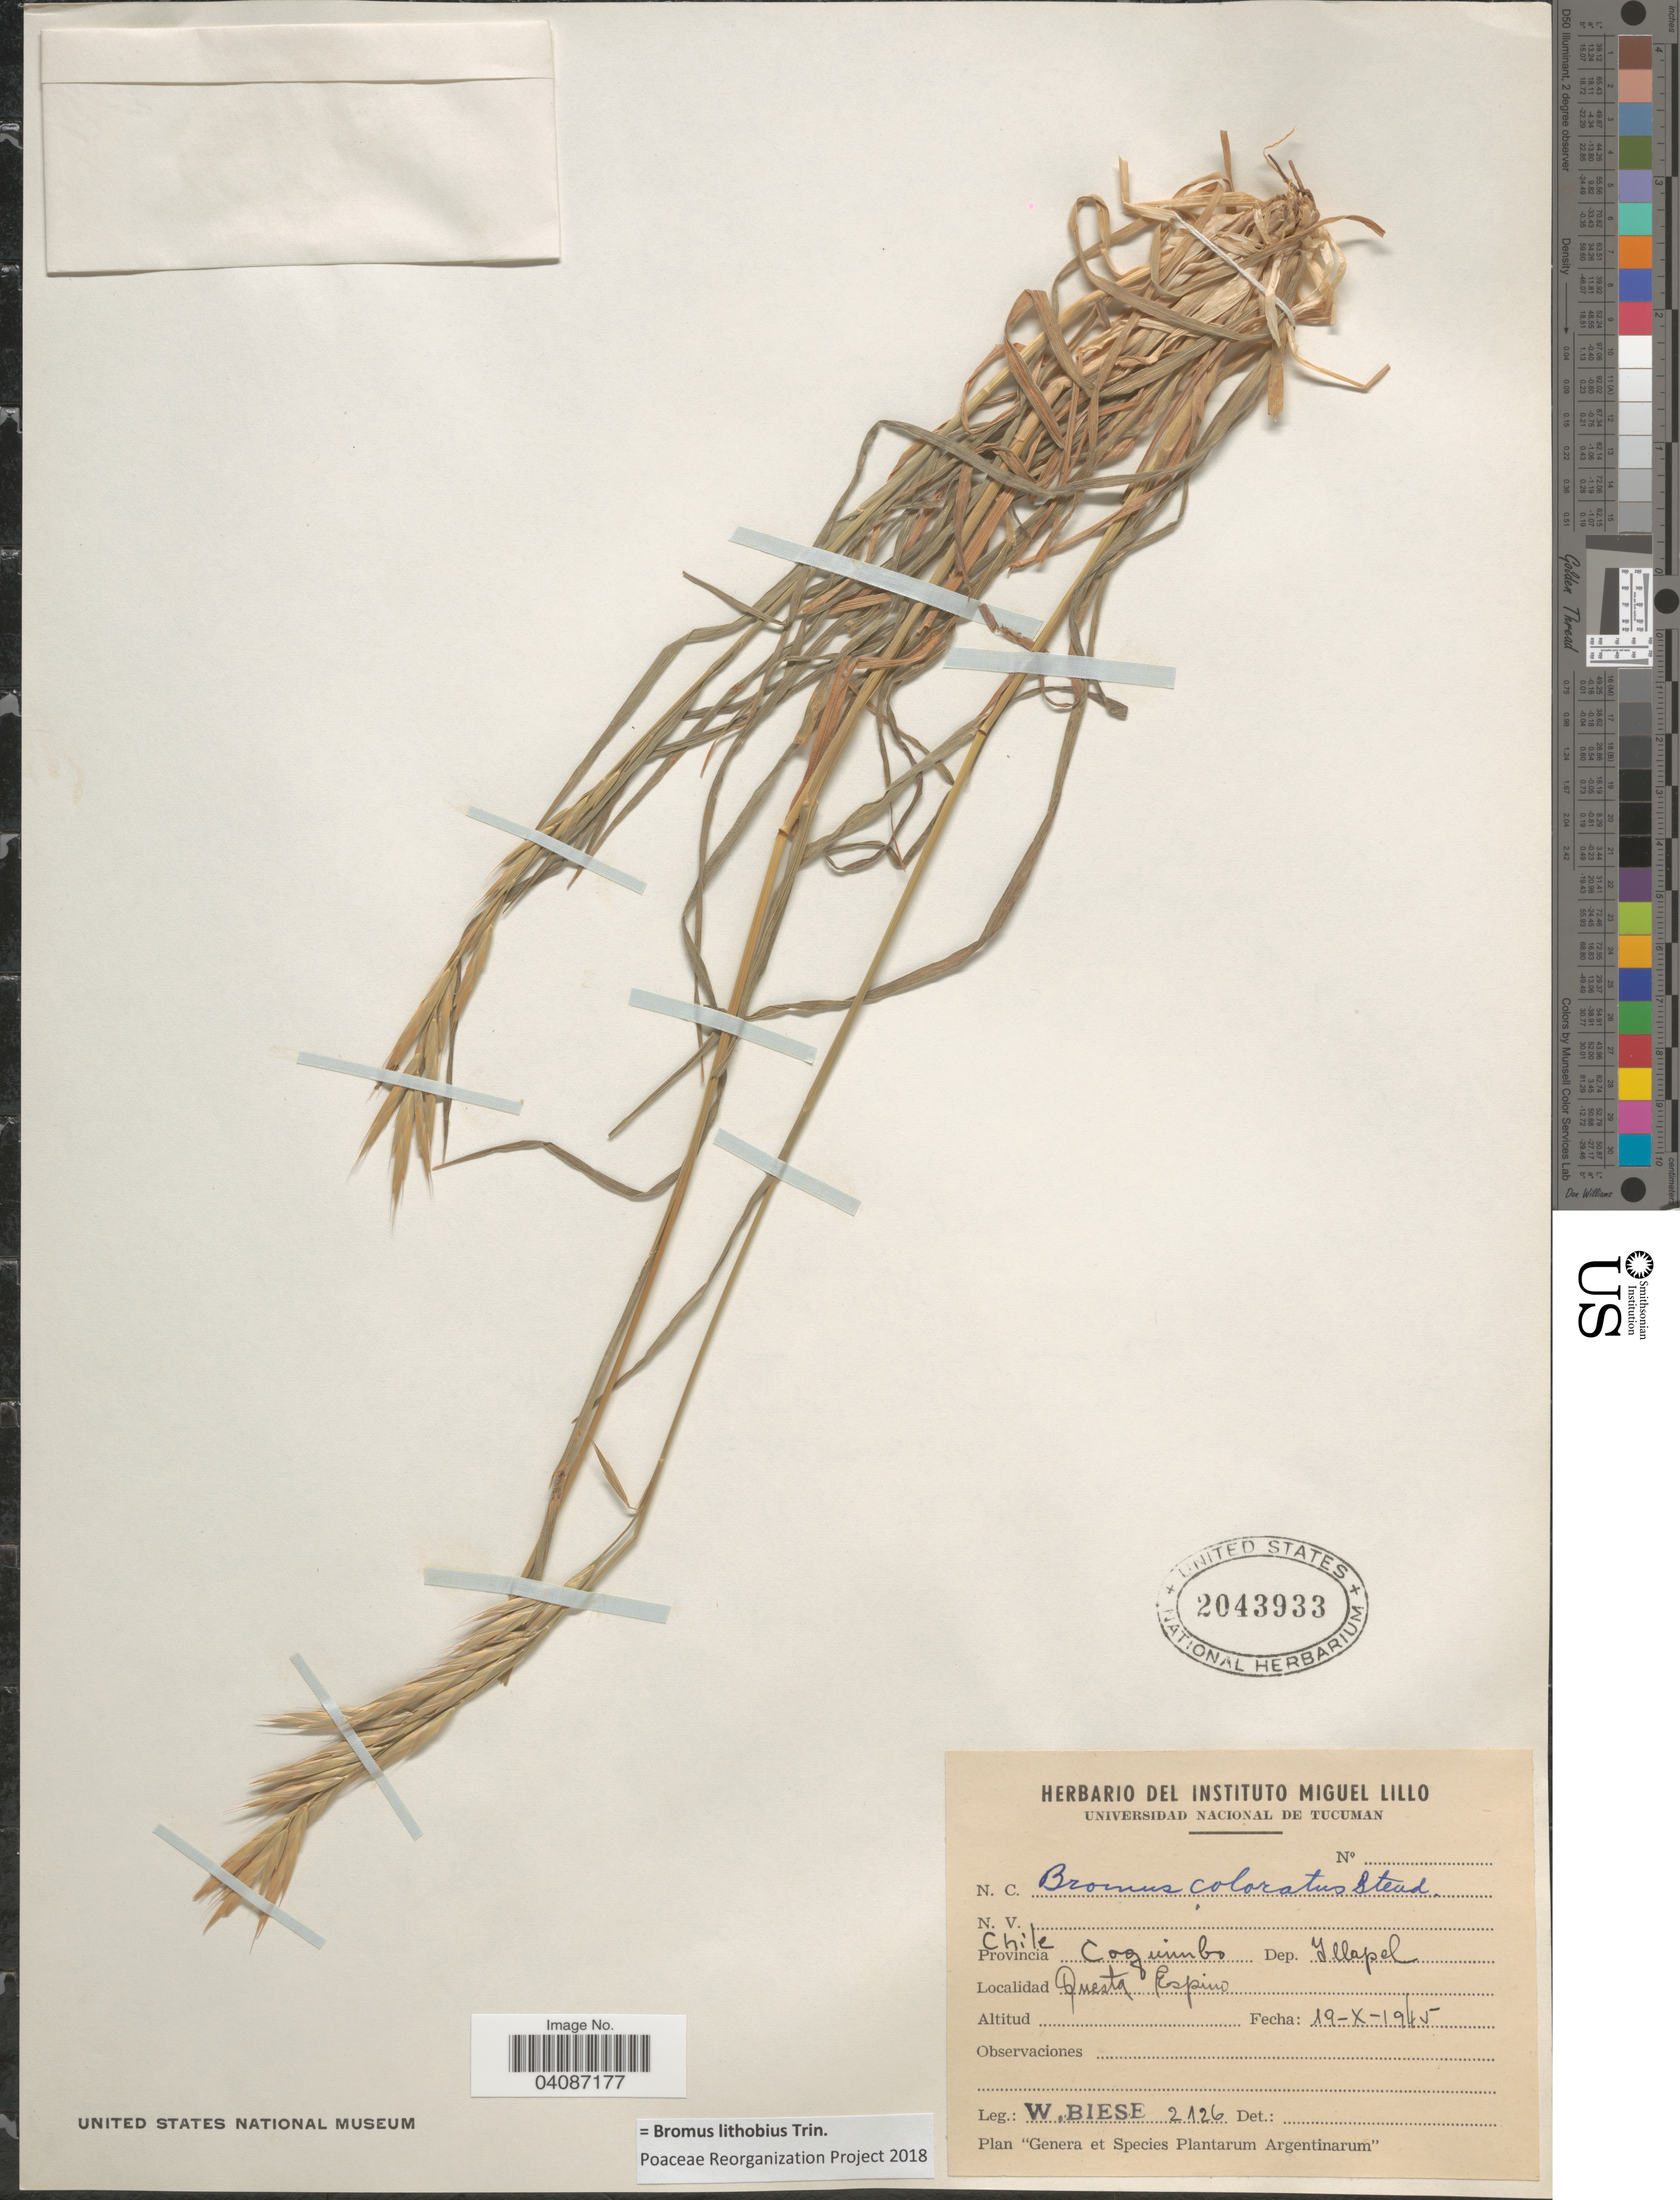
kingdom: Plantae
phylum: Tracheophyta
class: Liliopsida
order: Poales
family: Poaceae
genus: Bromus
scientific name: Bromus lithobius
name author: Trin.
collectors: W. Biese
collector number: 2126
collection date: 1945-10-19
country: Chile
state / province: Coquimbo (IV)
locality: Dep. Illapel. Questa Espino.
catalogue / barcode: US 2043933